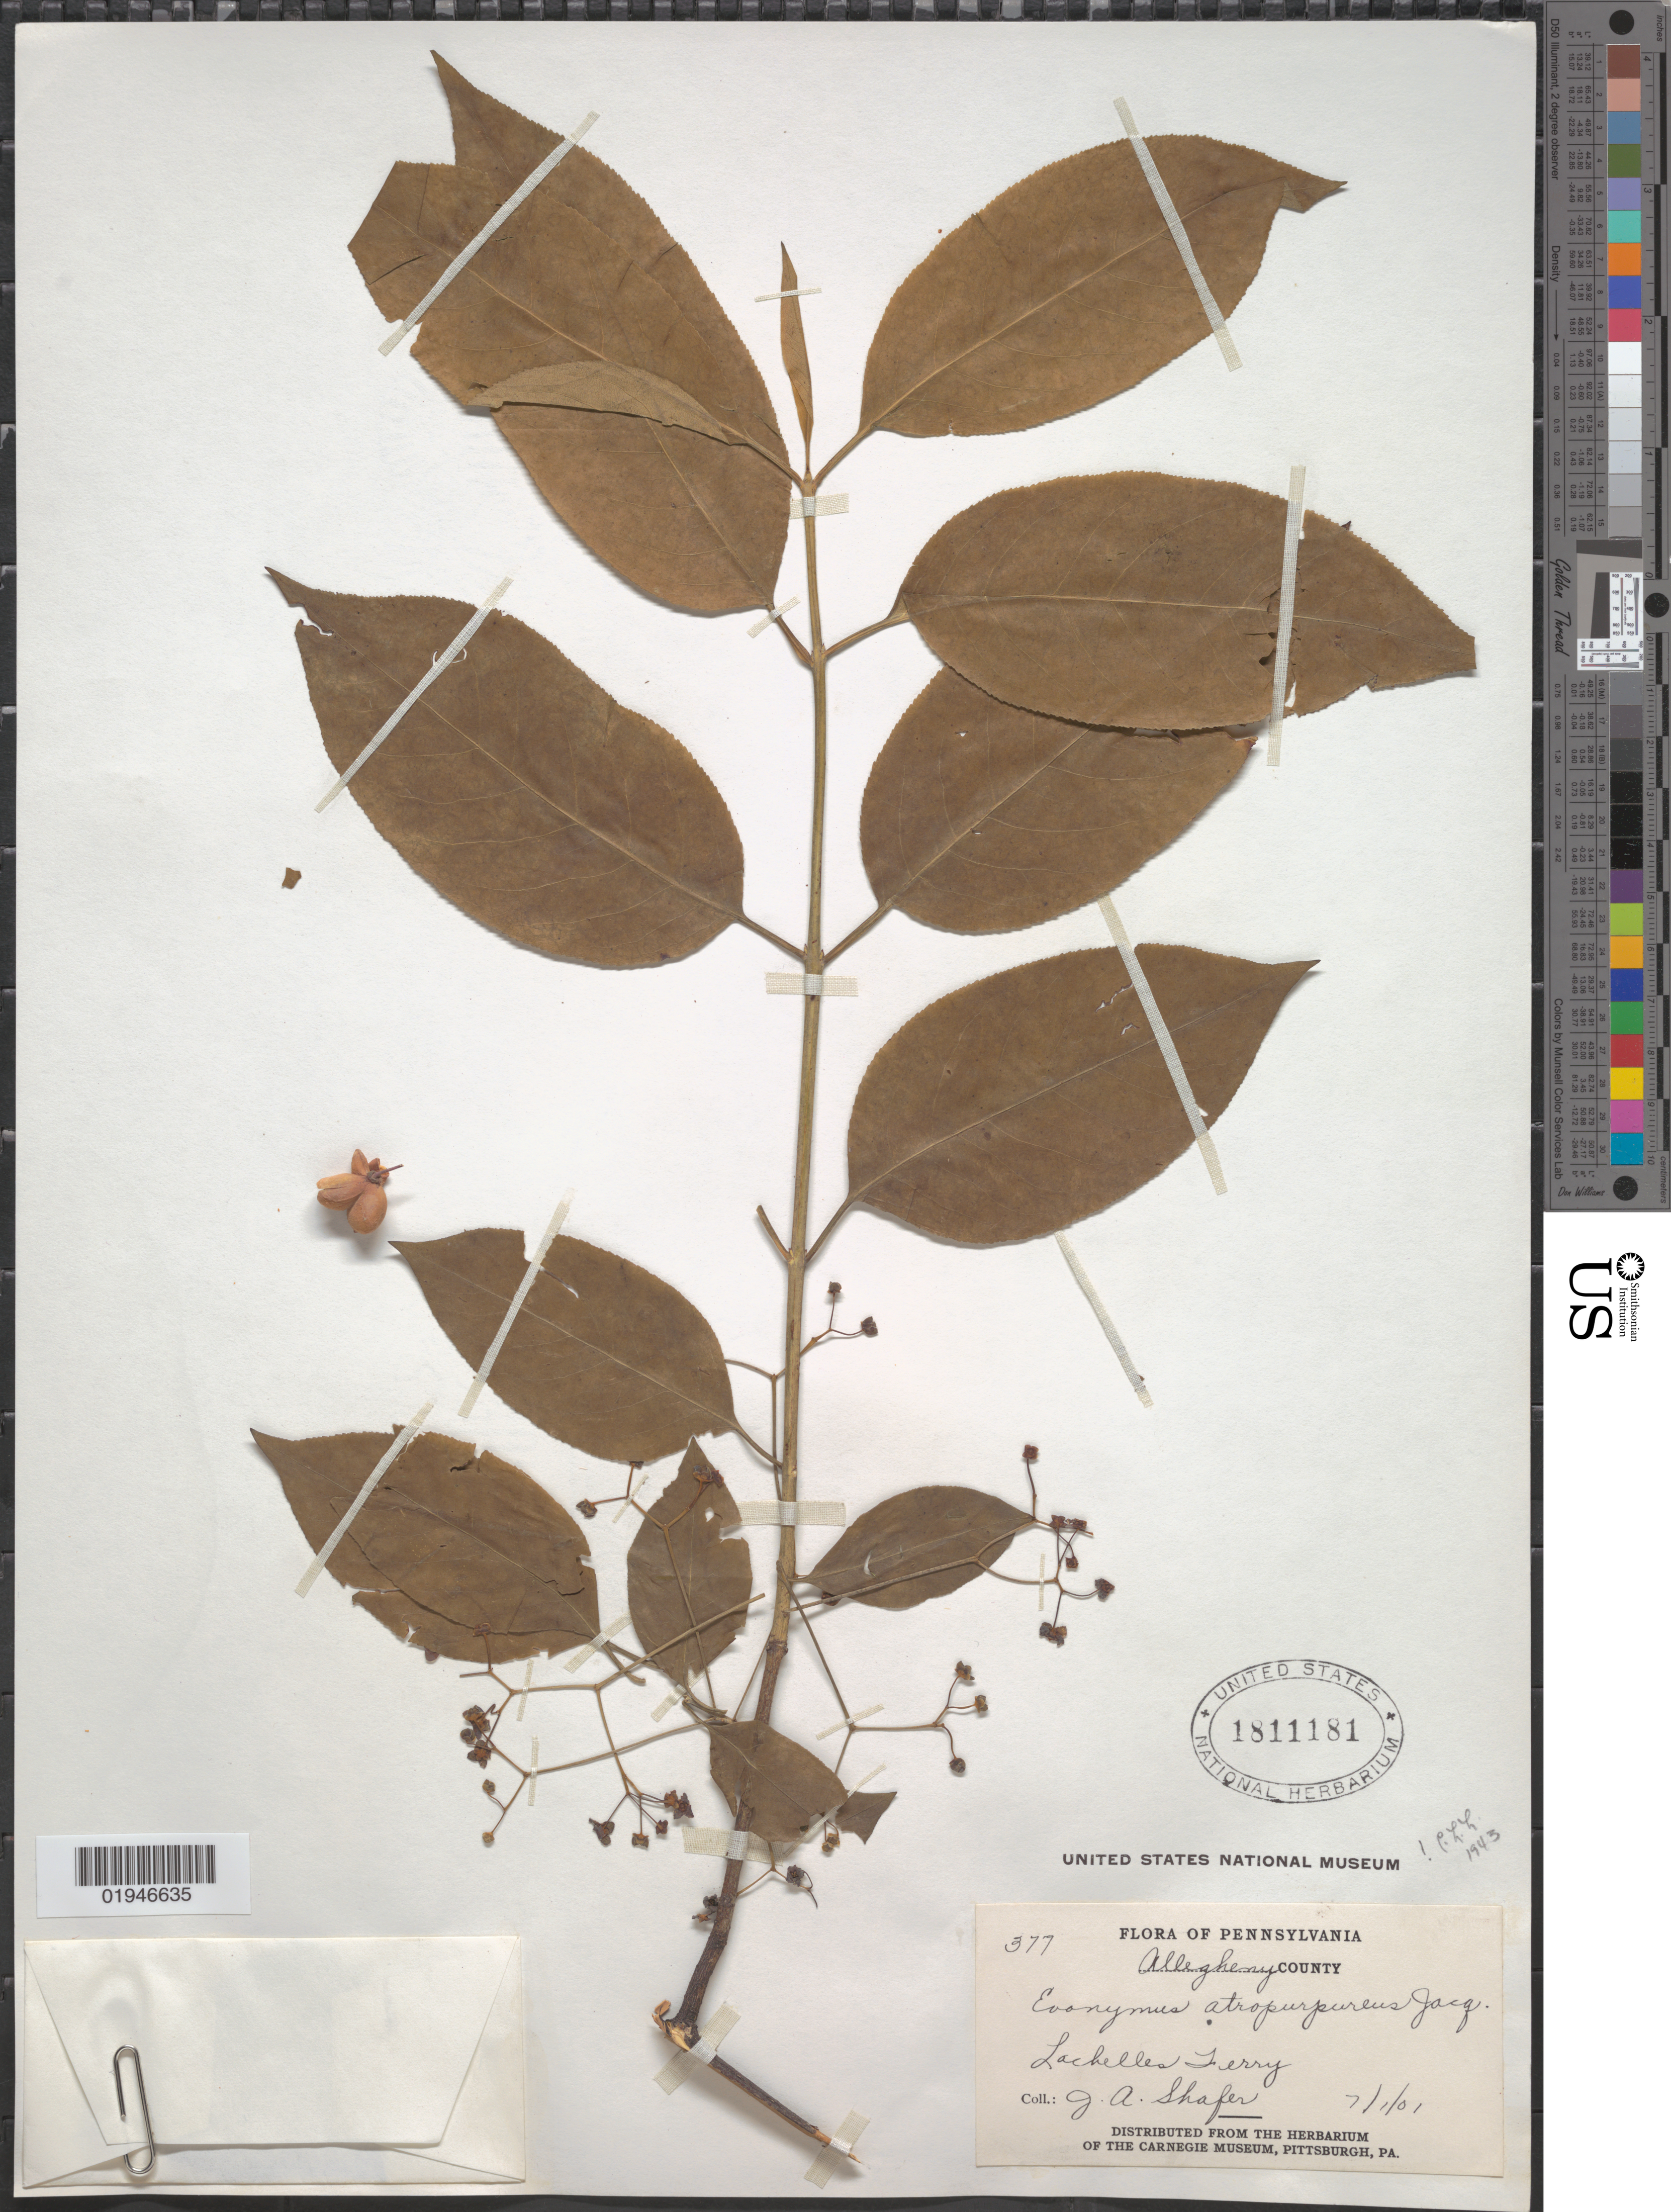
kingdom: Plantae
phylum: Tracheophyta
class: Magnoliopsida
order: Celastrales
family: Celastraceae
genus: Euonymus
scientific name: Euonymus atropurpureus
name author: Jacq.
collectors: J. A. Shafer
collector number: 377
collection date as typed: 7/1/01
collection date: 1901-07-01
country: United States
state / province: Pennsylvania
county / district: Allegheny County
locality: Lachelles Ferry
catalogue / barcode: US 1811181